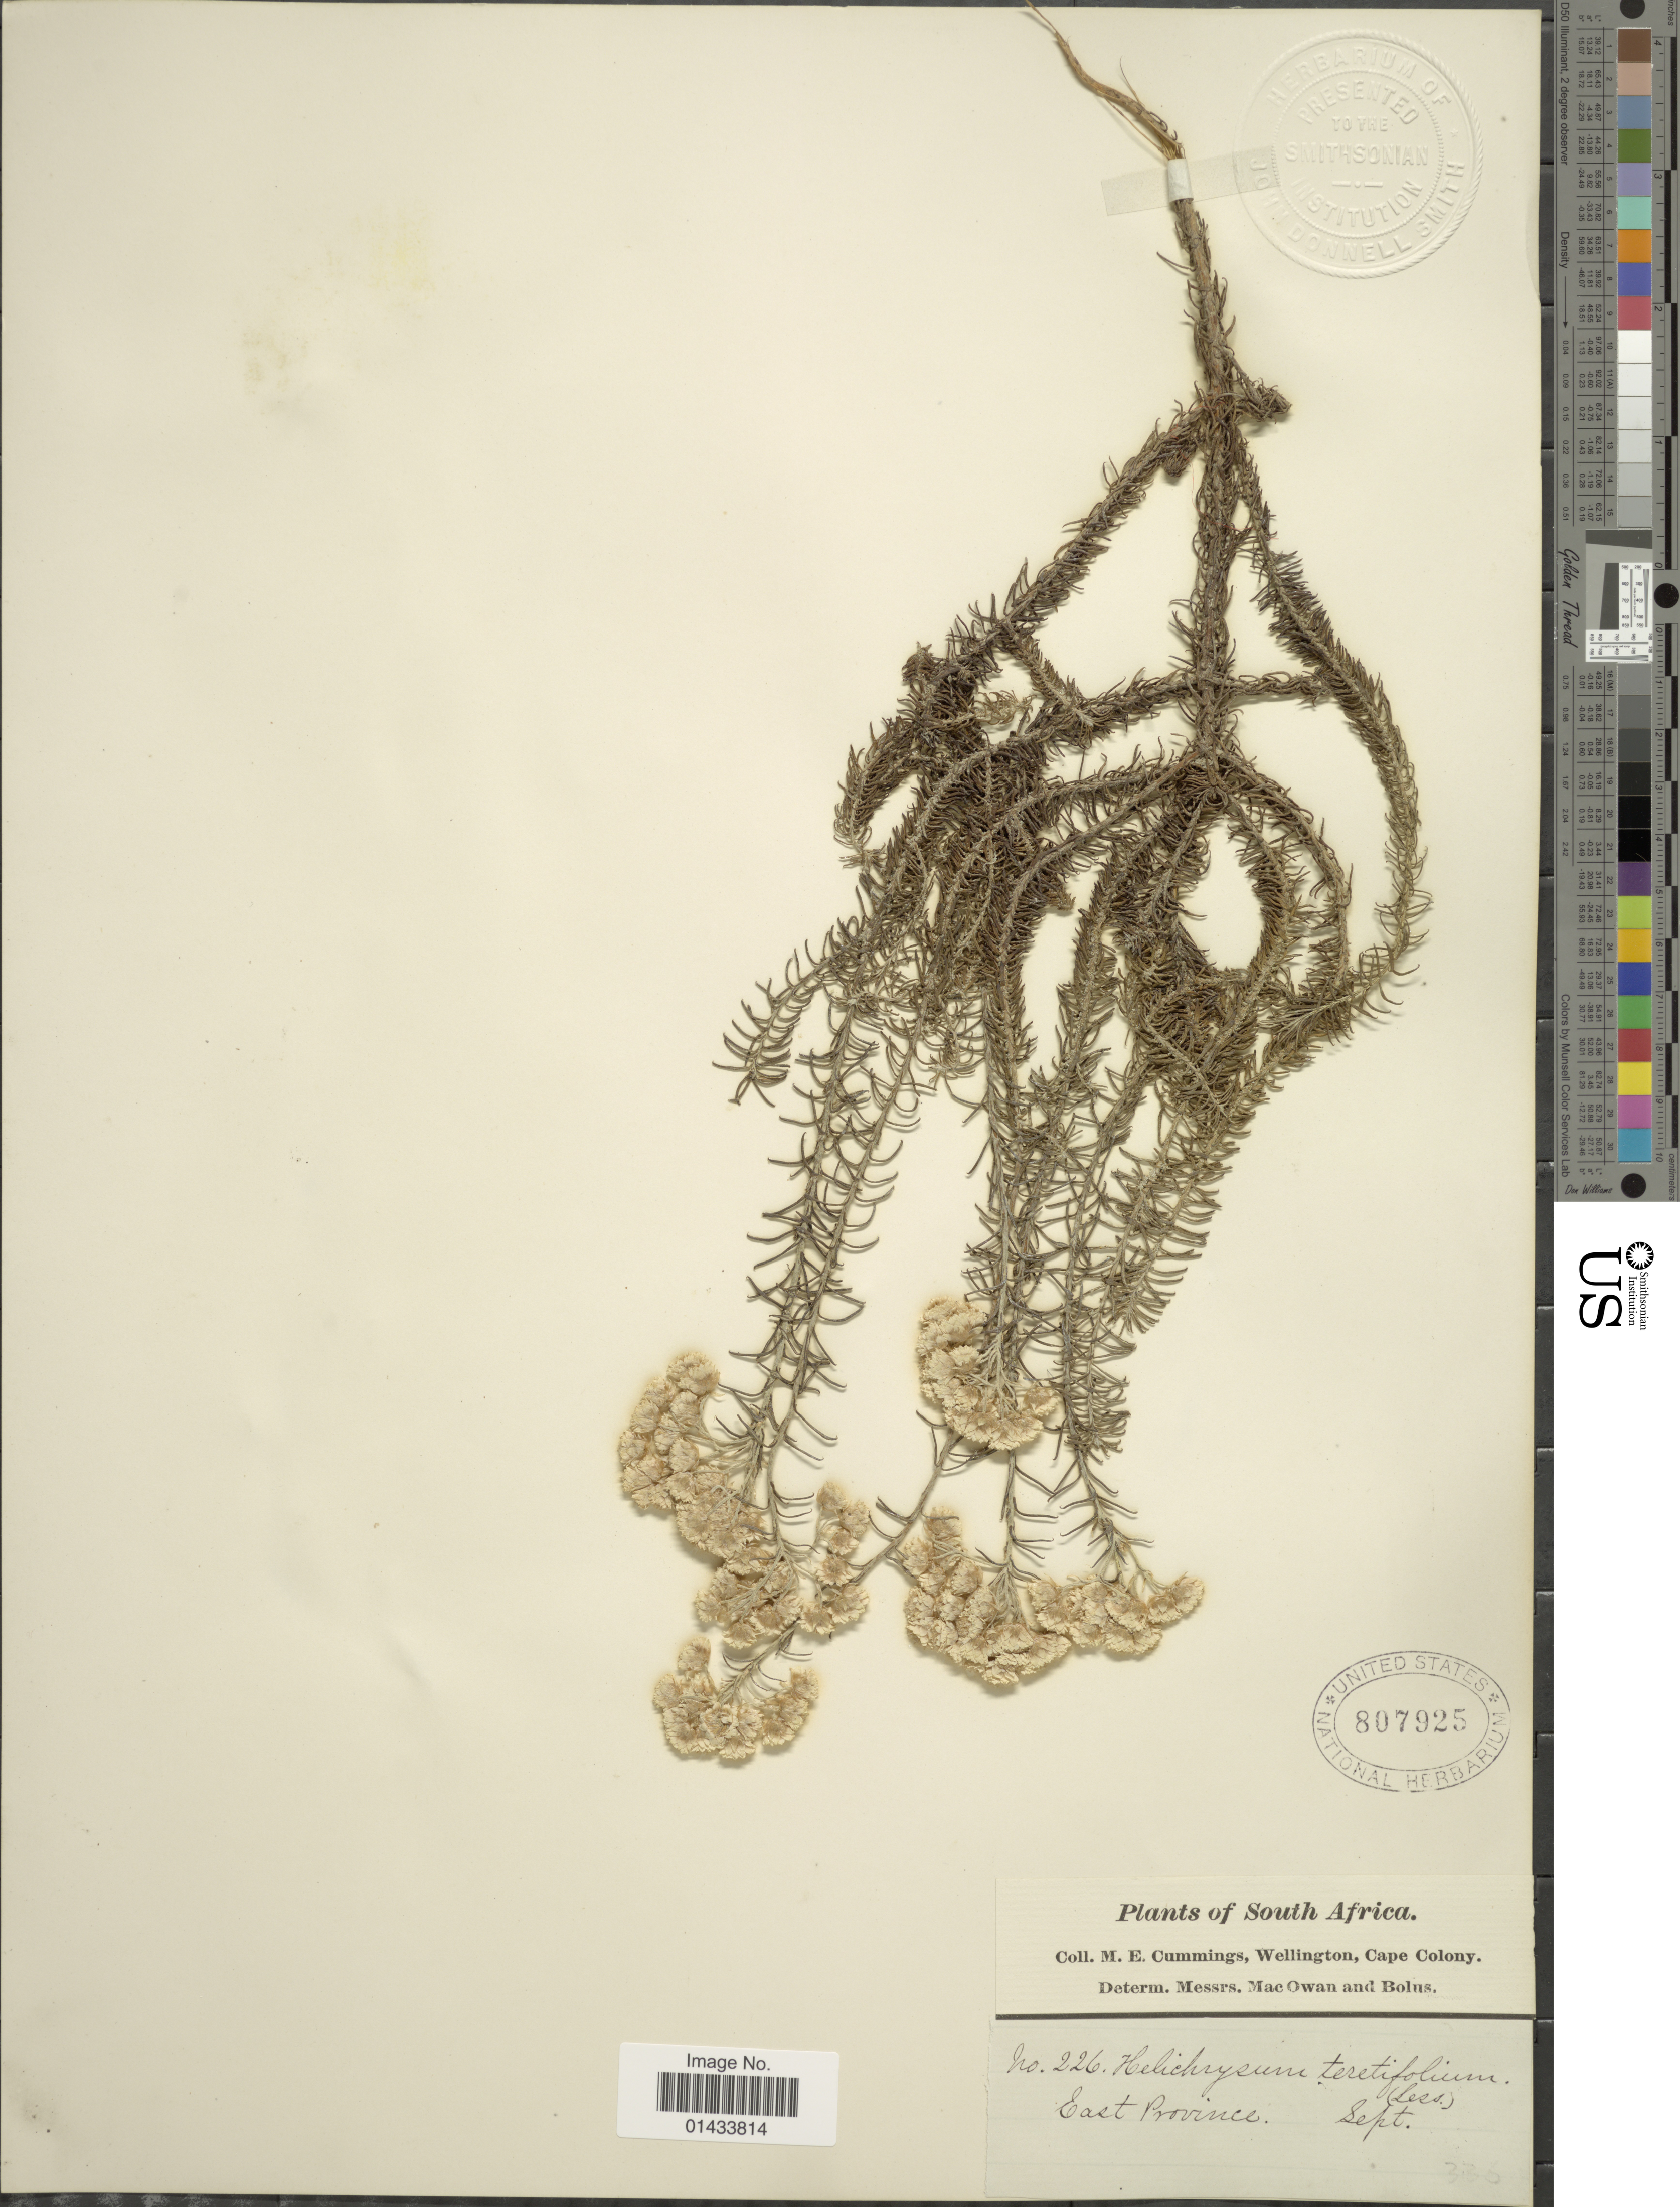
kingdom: Plantae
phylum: Tracheophyta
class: Magnoliopsida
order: Asterales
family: Asteraceae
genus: Helichrysum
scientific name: Helichrysum teretifolium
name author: Sweet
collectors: M. E. Cummings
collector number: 226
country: South Africa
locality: East Province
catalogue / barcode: US 807925